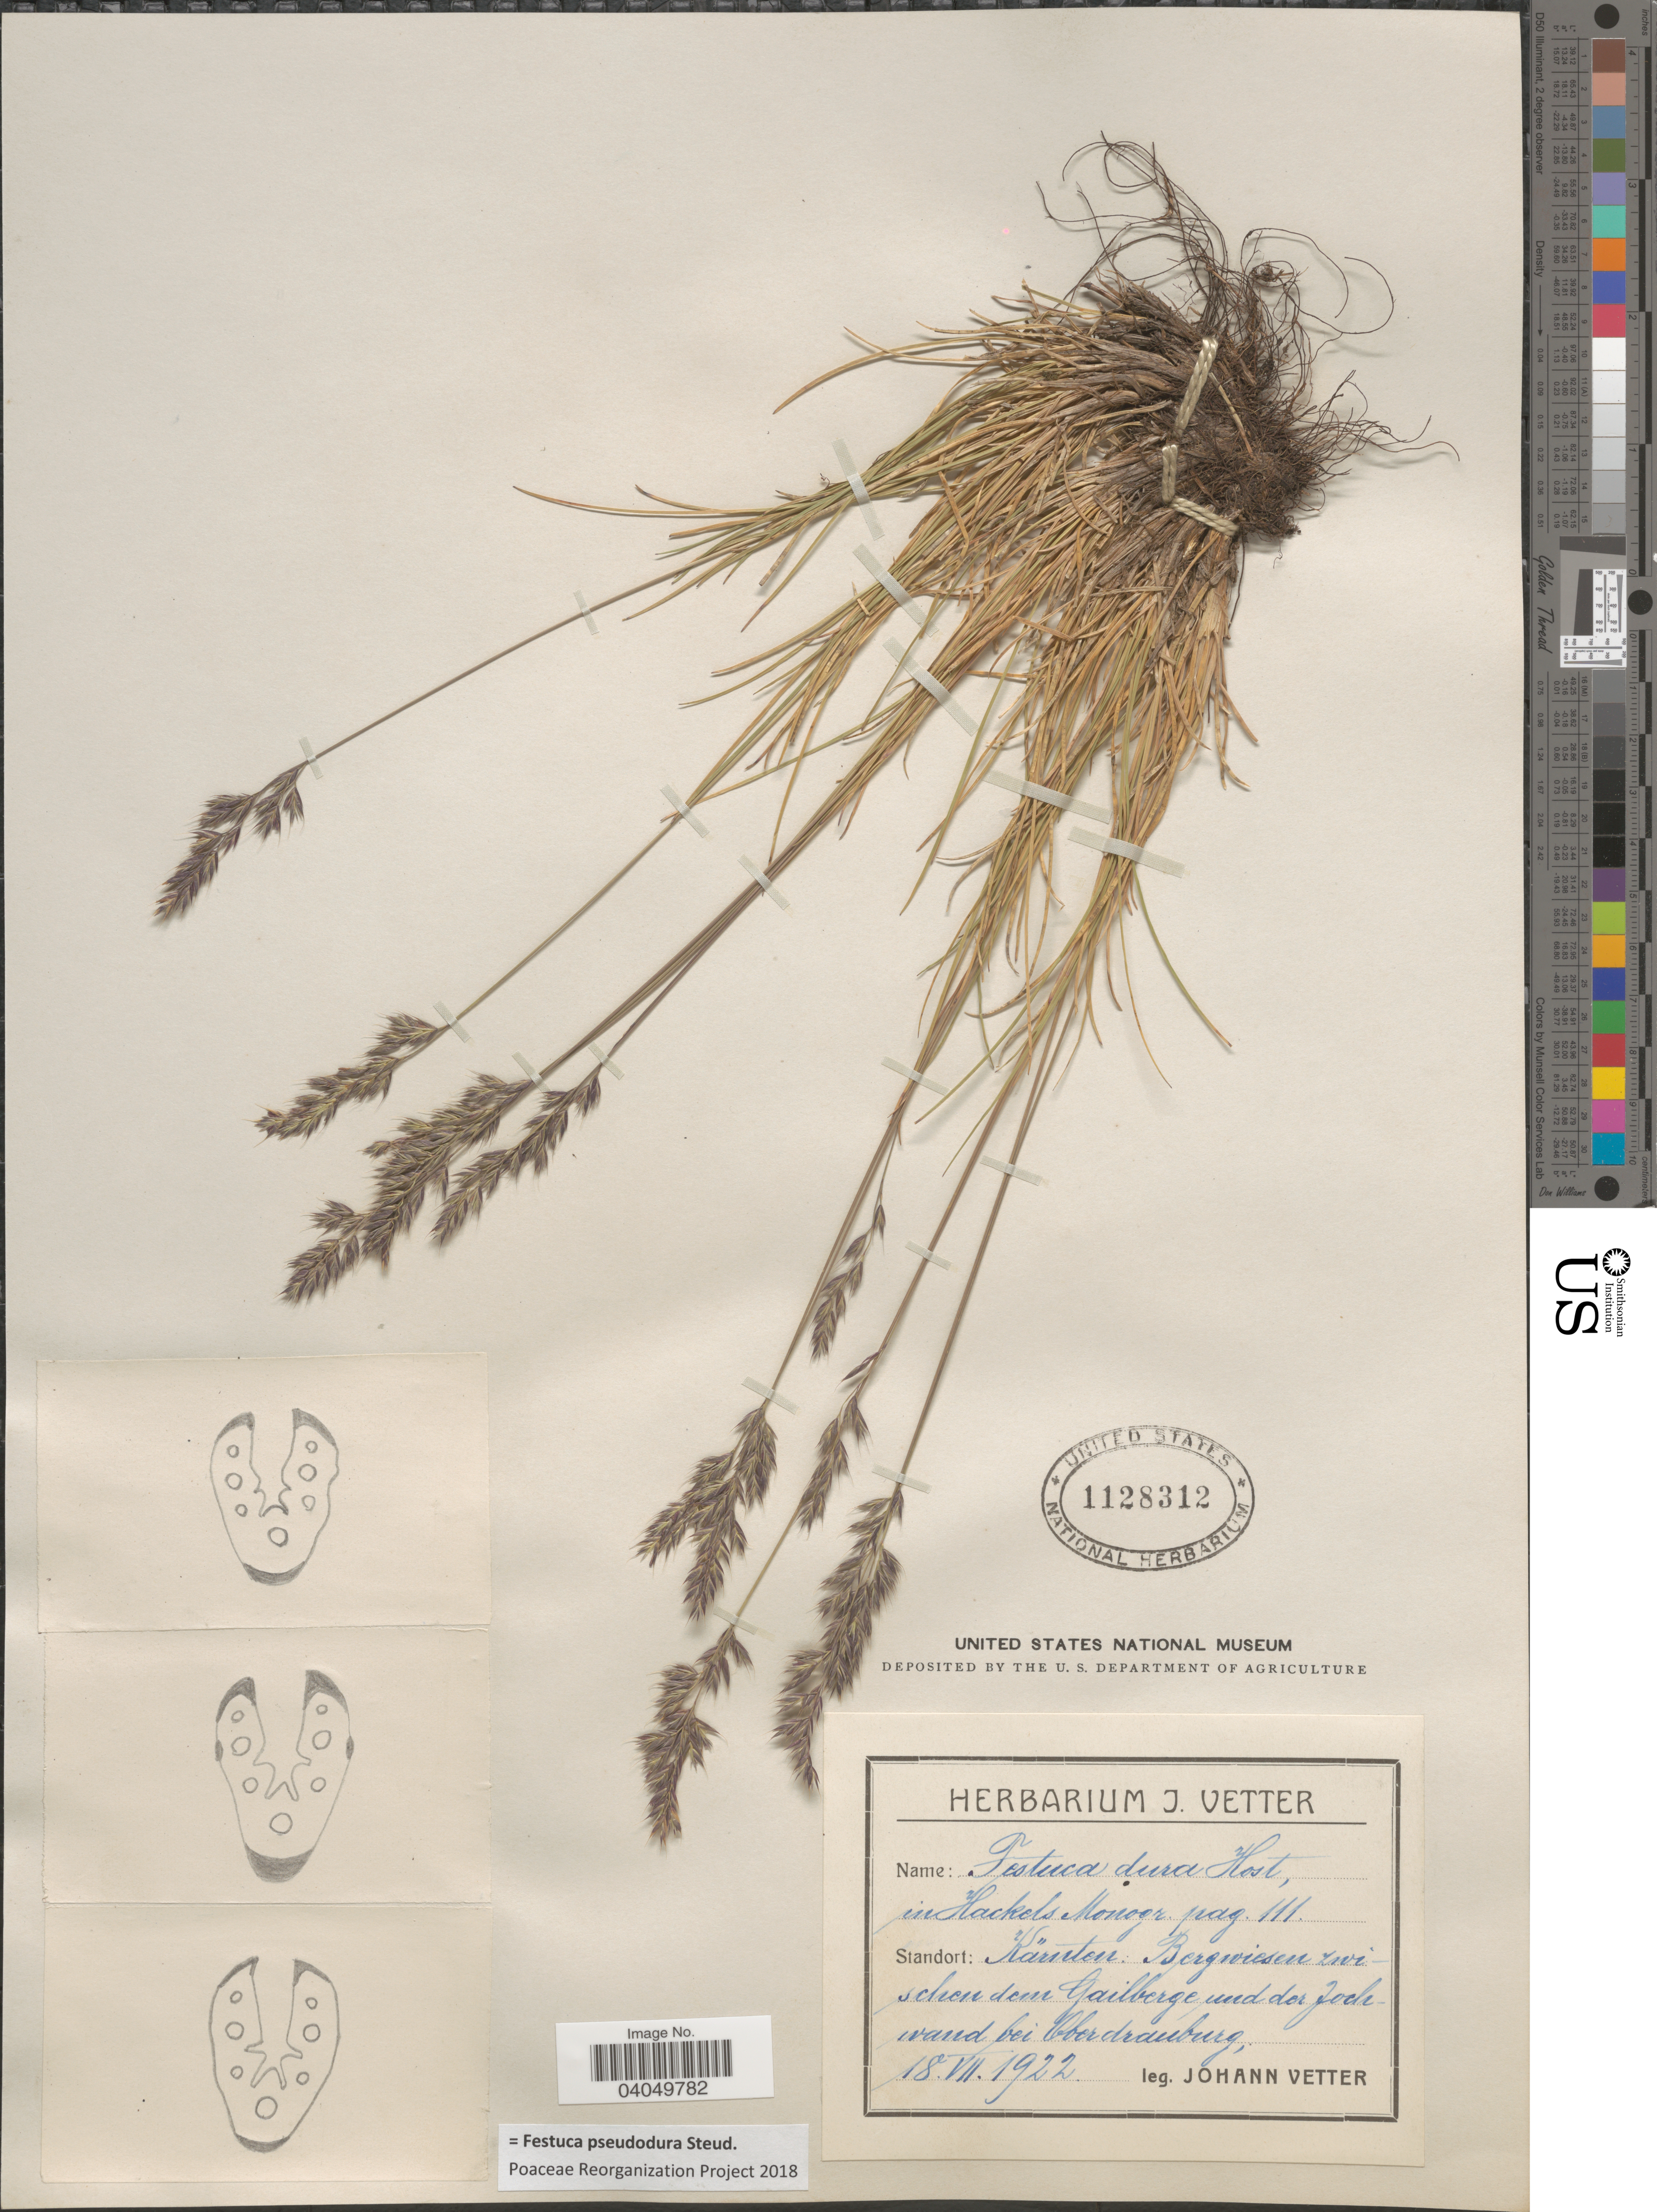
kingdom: Plantae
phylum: Tracheophyta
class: Liliopsida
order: Poales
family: Poaceae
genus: Festuca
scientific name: Festuca pseudodura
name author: Steud.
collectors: J. Vetter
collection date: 1922-07-18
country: Austria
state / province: Karnten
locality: Standort: Kärnten: Bergwiesen zwischen dem Gailberge und der Jochwand bei Oberdauburg.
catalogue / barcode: US 1128312